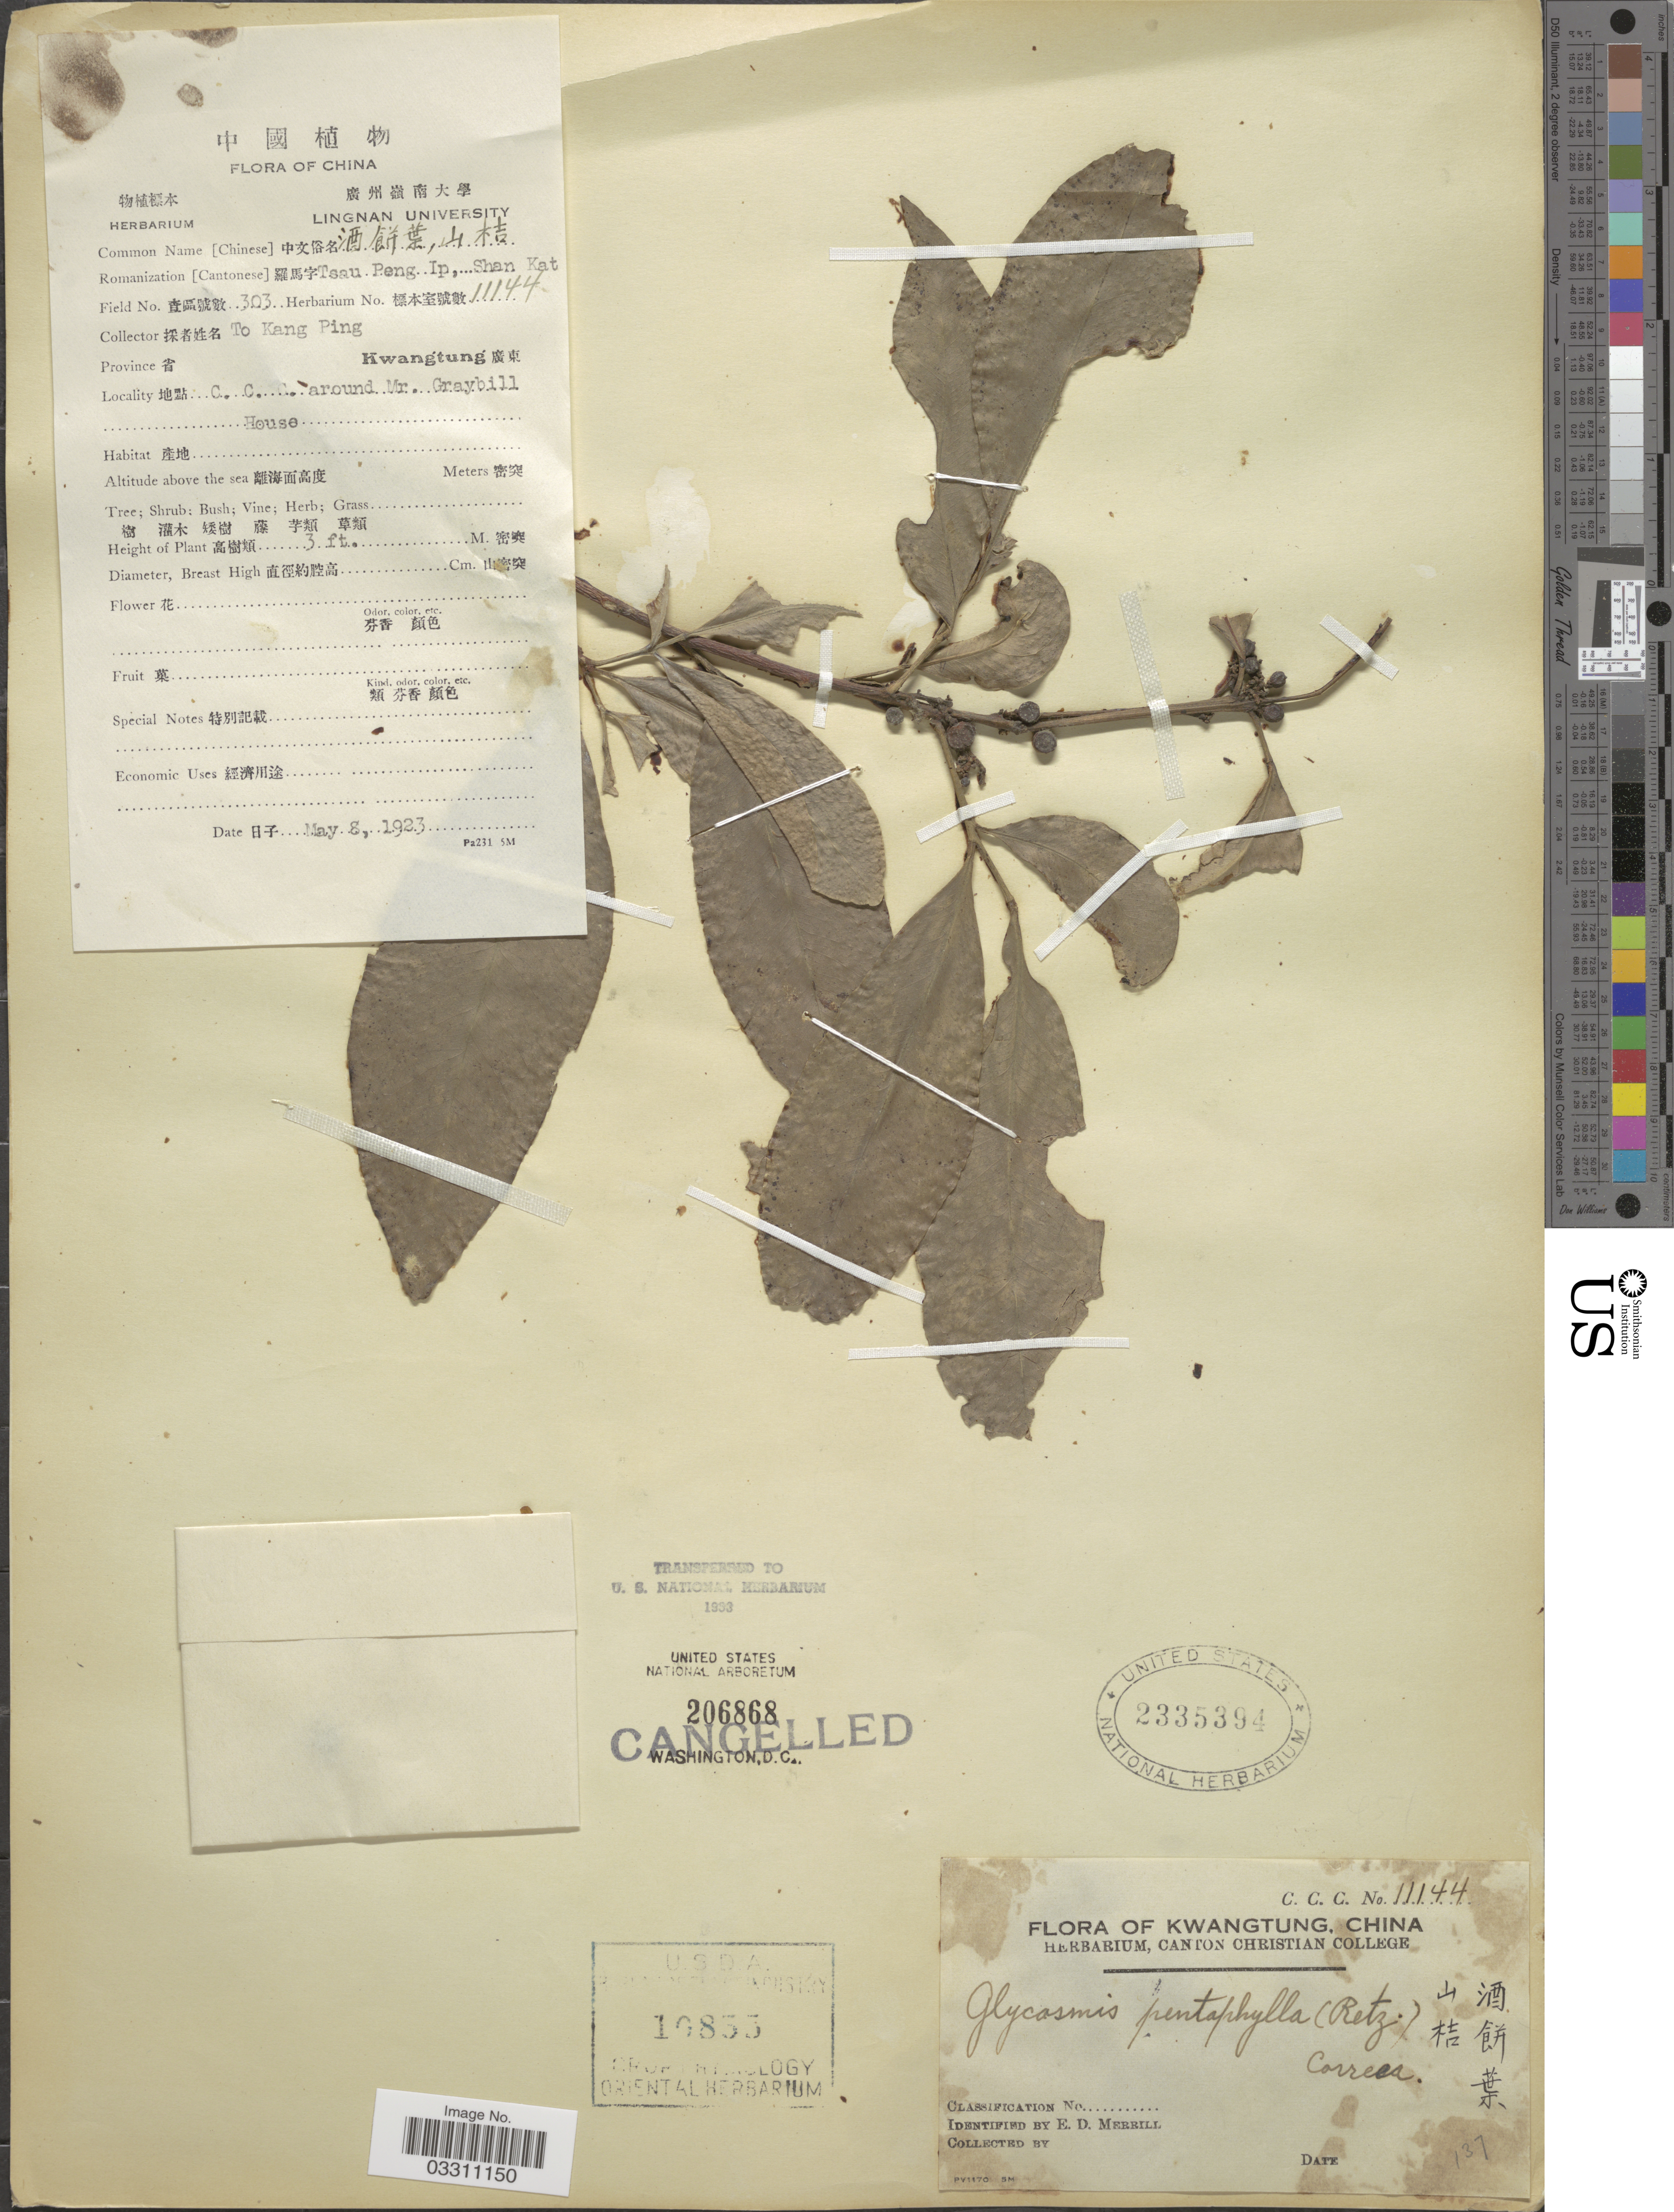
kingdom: Plantae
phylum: Tracheophyta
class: Magnoliopsida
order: Sapindales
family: Rutaceae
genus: Glycosmis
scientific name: Glycosmis pentaphylla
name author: (Retz.) DC.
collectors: T. Ping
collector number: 11144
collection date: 1923-05-08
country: China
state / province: Guangdong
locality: Kwangtung, C.C.C. around Mr. Graybill.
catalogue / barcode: US 2335394